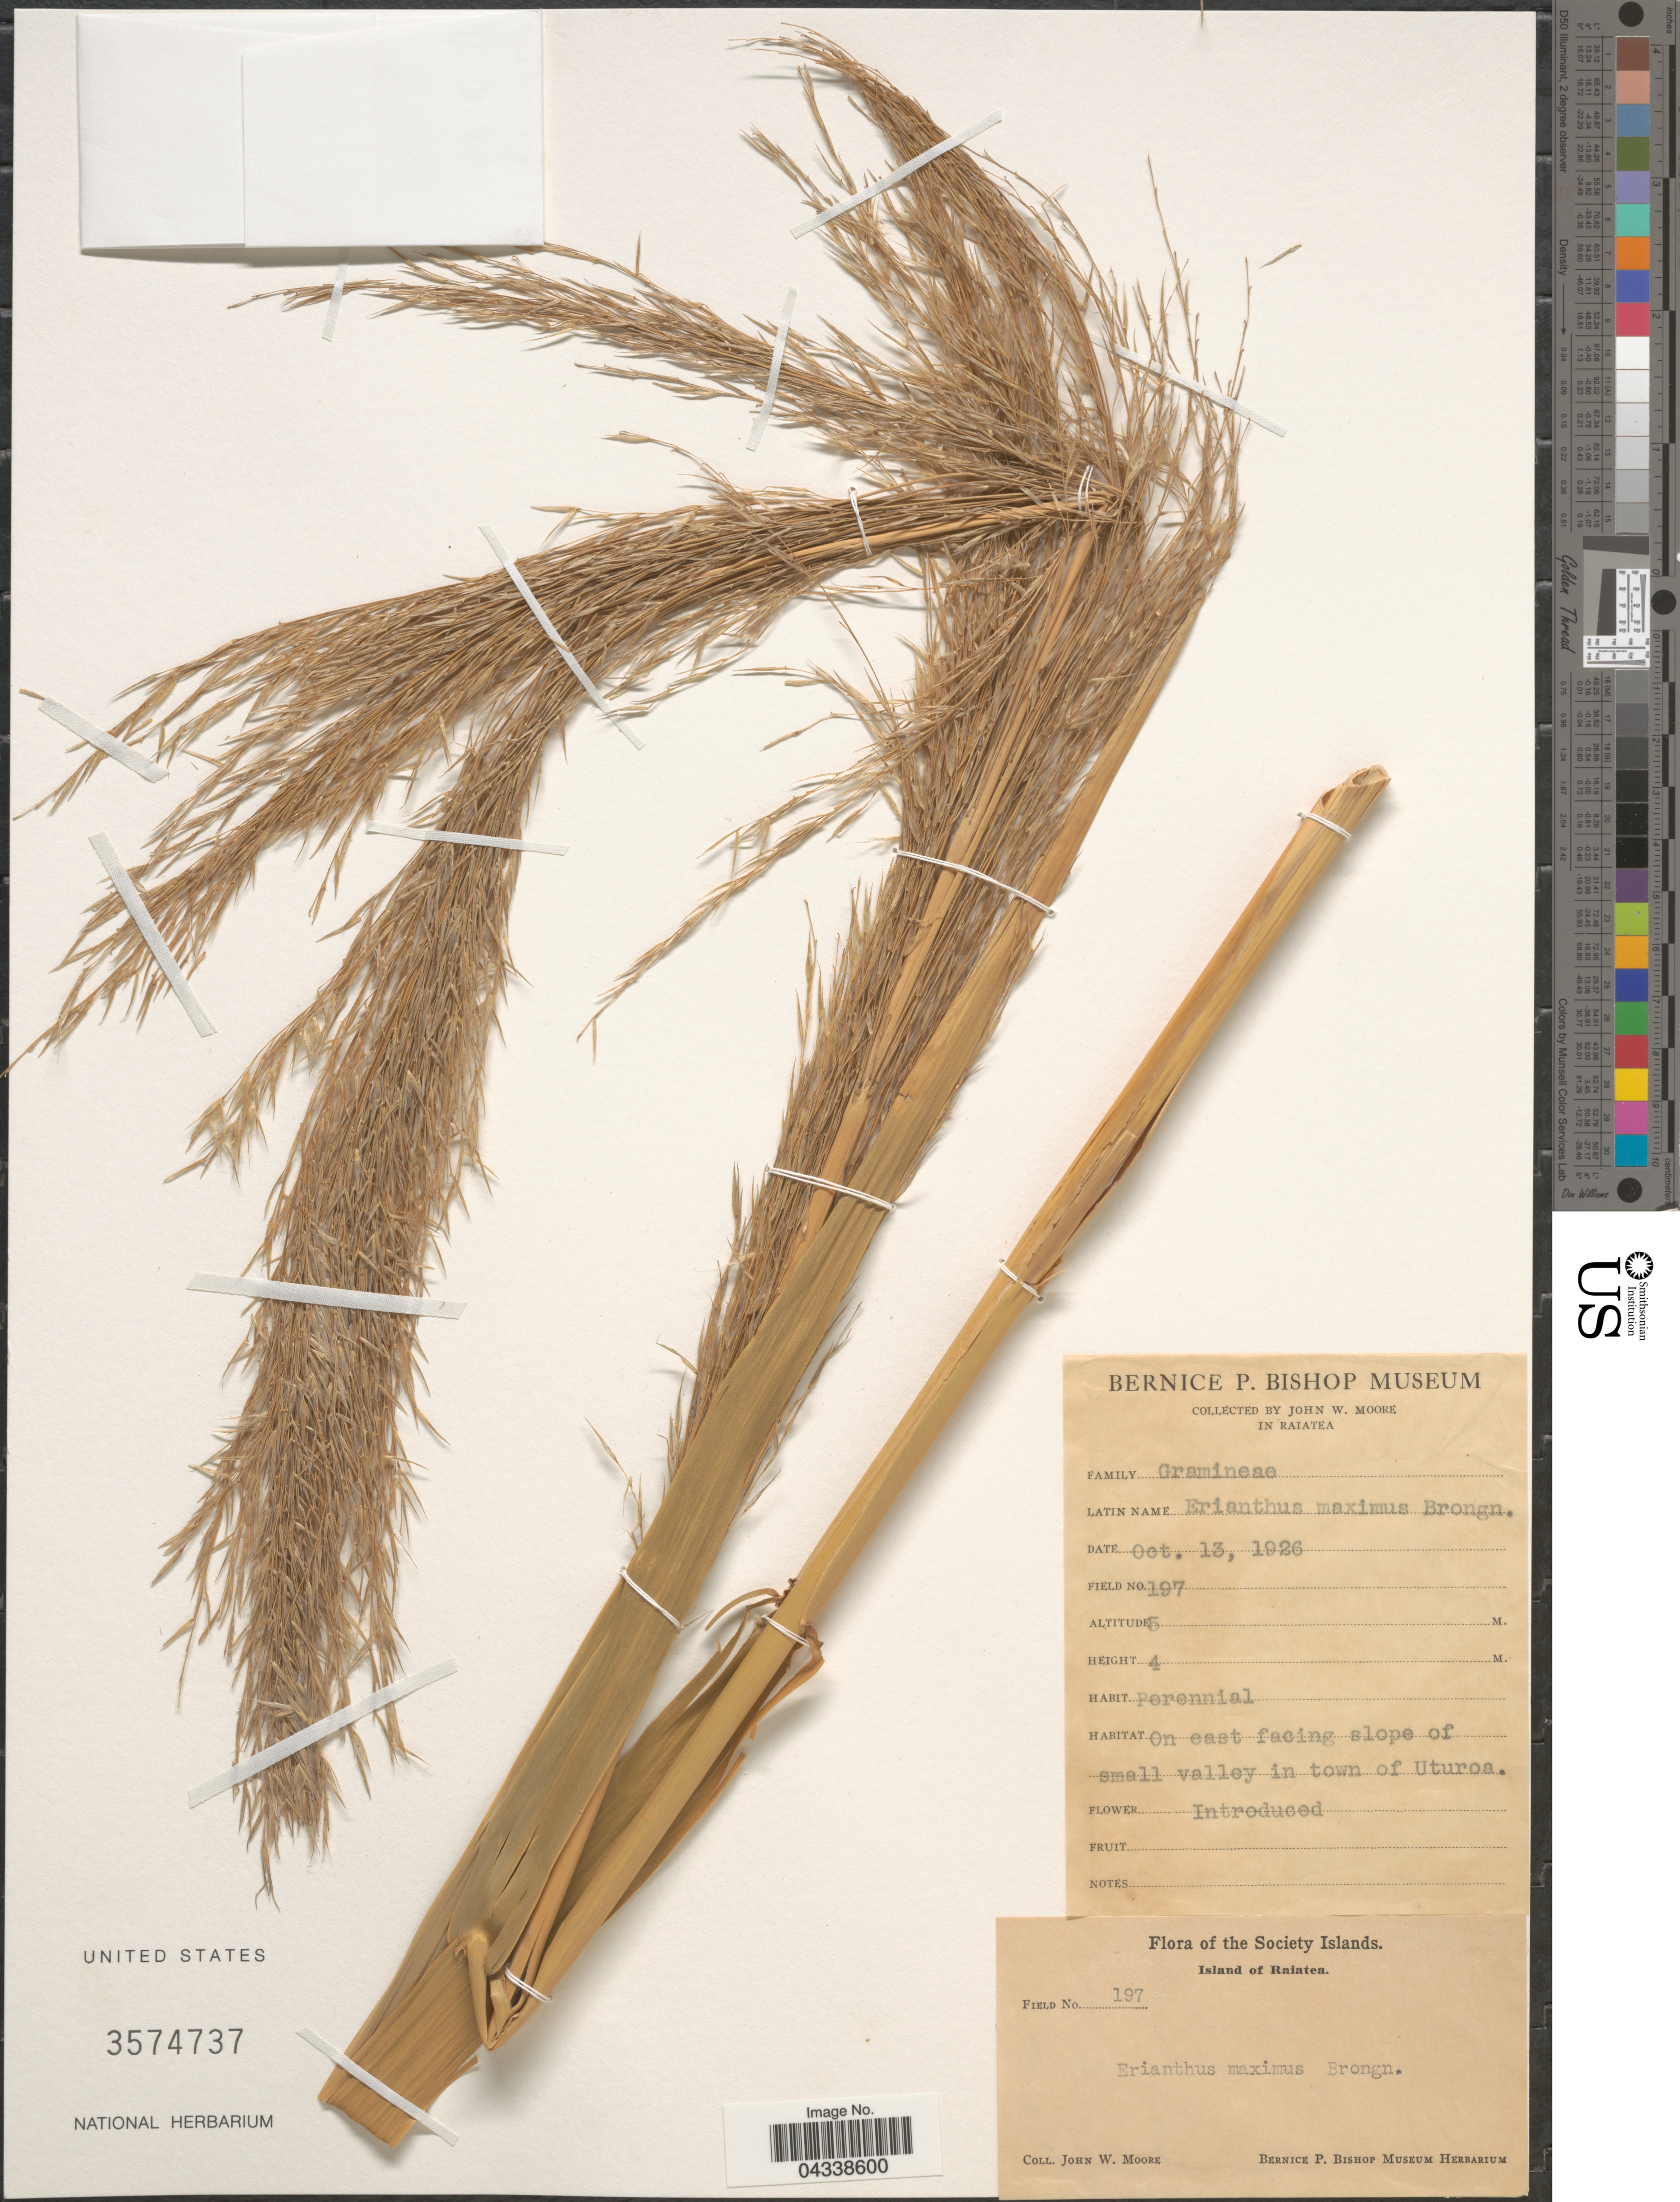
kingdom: Plantae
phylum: Tracheophyta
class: Liliopsida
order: Poales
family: Poaceae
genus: Saccharum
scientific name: Saccharum maximum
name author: (Brongn.) Trin.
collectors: J. Moore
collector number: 197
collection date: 1926-10-13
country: French Polynesia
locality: On east facing slope of small valley in town of Uturoa. The Society Islands. Island of Raiatea.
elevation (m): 5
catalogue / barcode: US 3574737